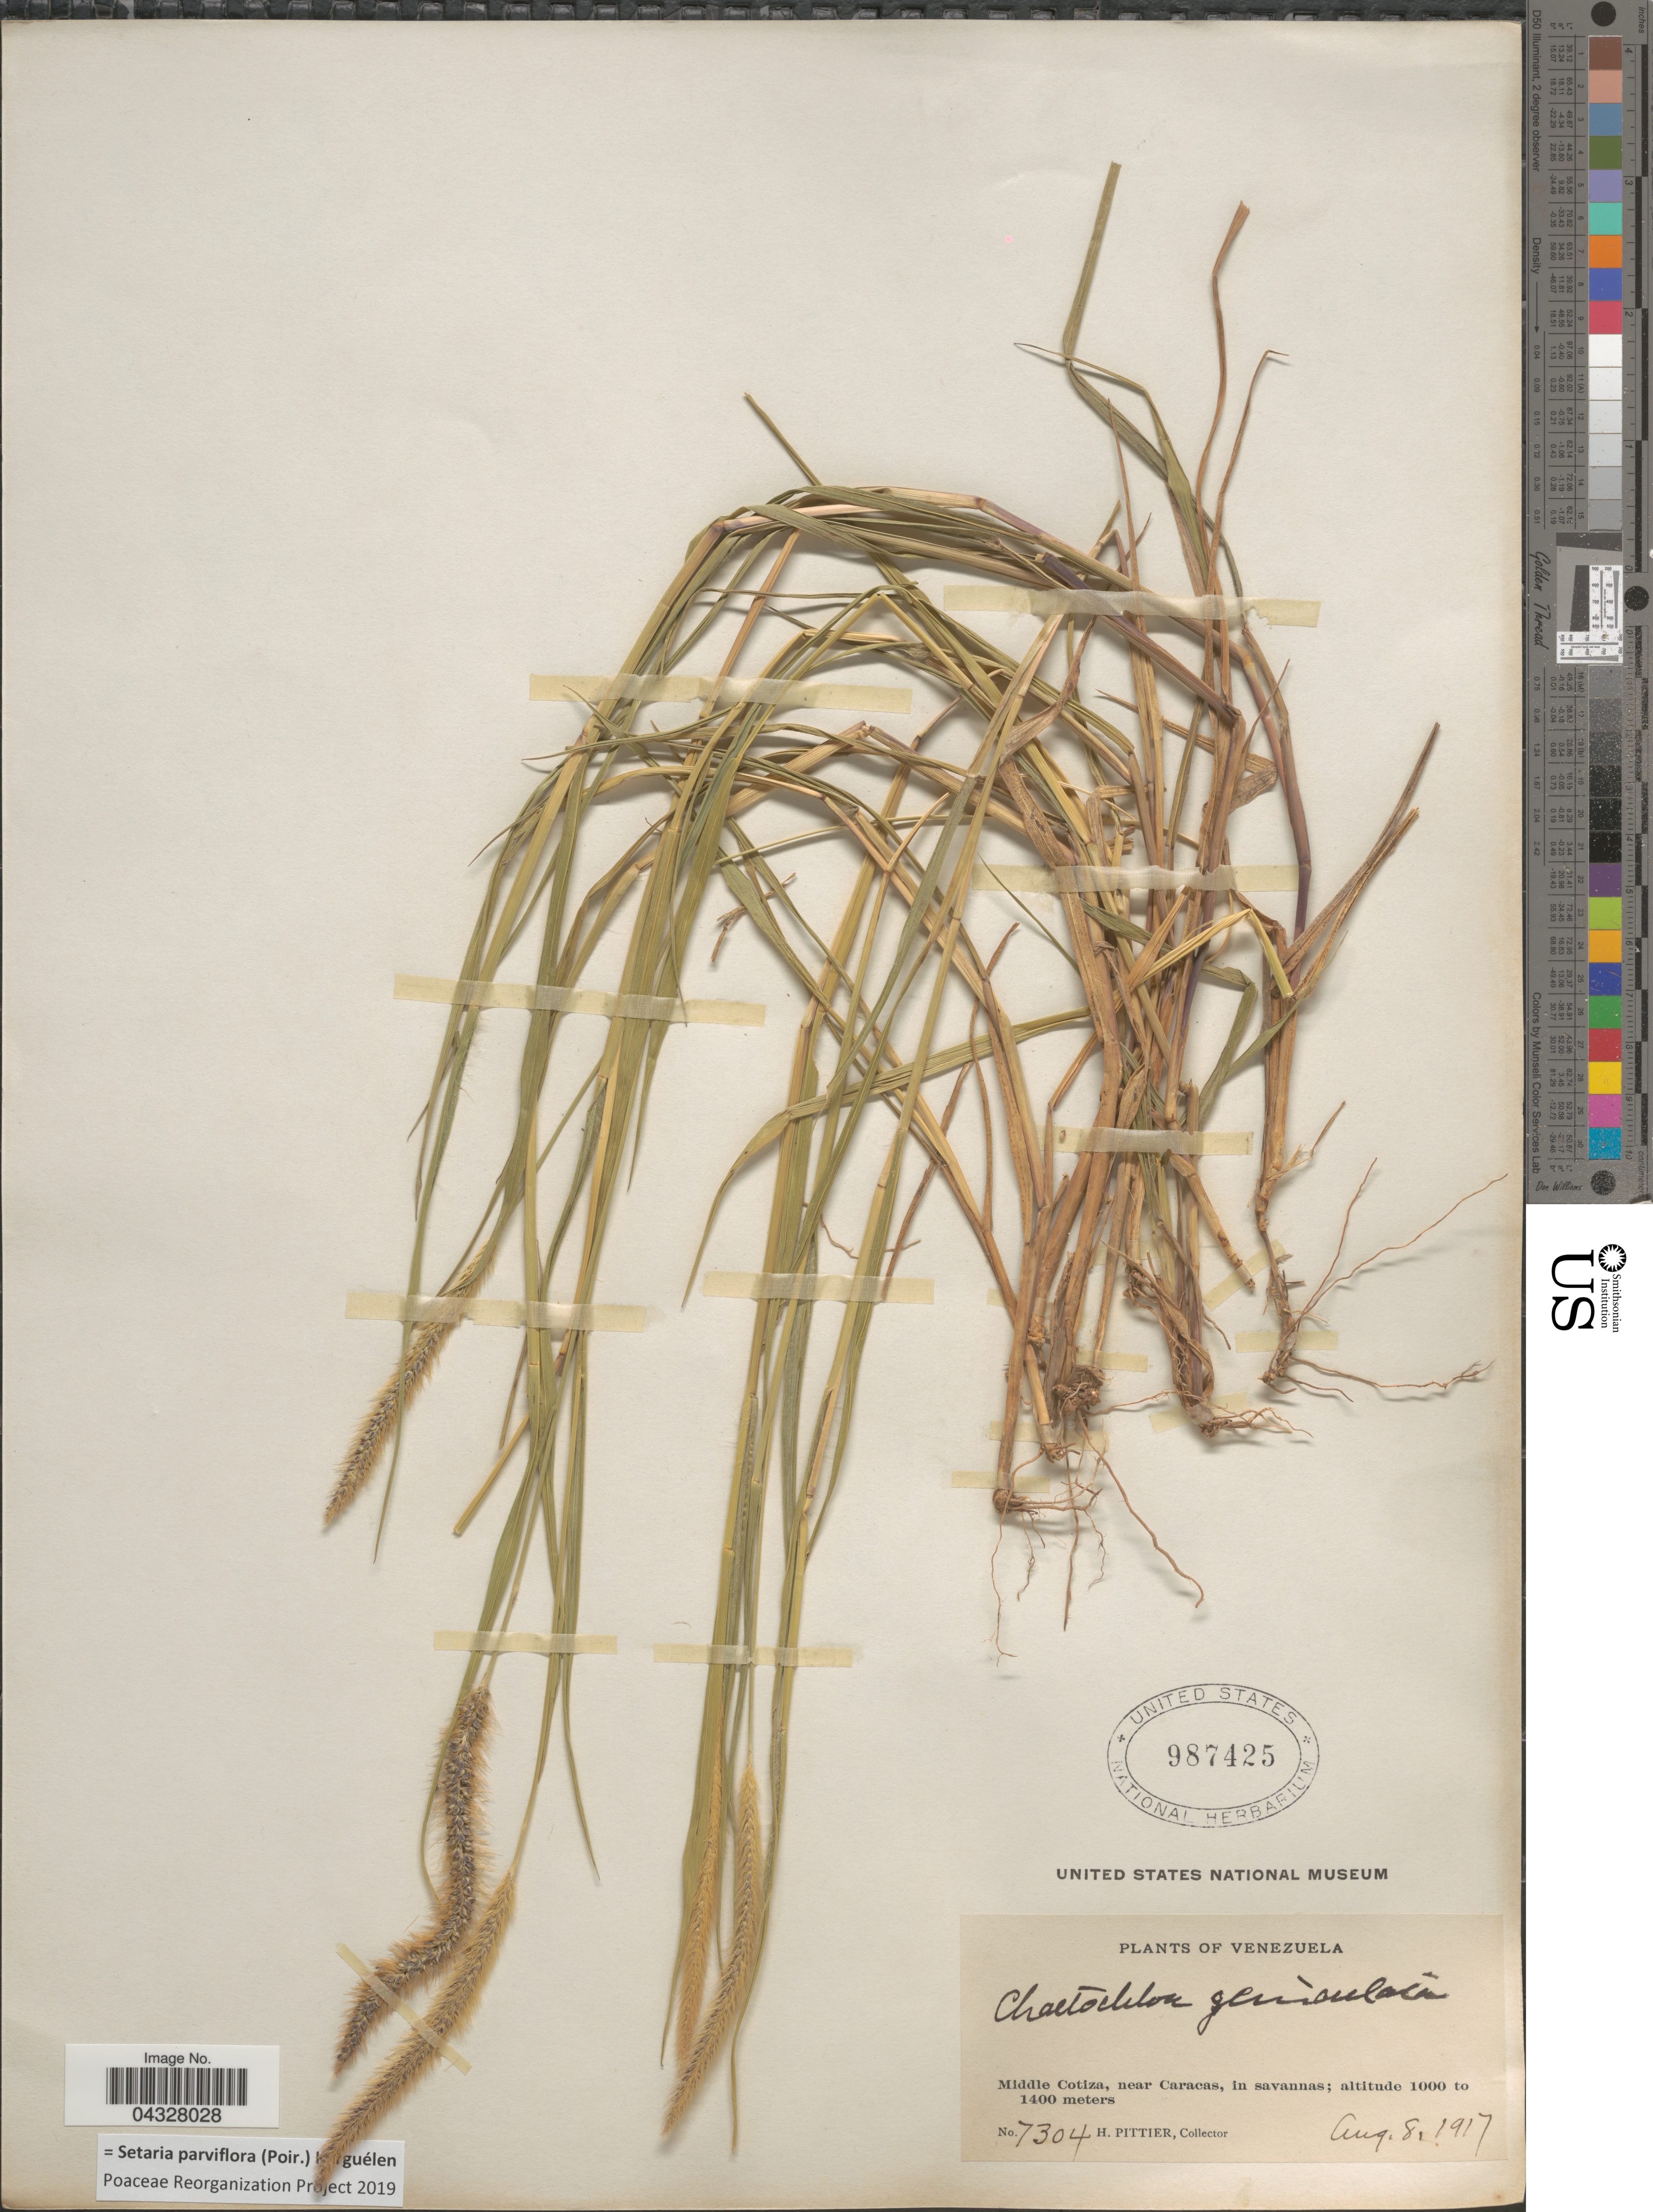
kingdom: Plantae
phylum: Tracheophyta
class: Liliopsida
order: Poales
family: Poaceae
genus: Setaria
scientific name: Setaria parviflora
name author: (Poir.) Kerguélen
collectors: H. F. Pittier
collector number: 7304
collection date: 1917-08-08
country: Venezuela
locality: Middle Cotiza, near Caracas, in savannas.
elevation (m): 1000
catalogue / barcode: US 987425